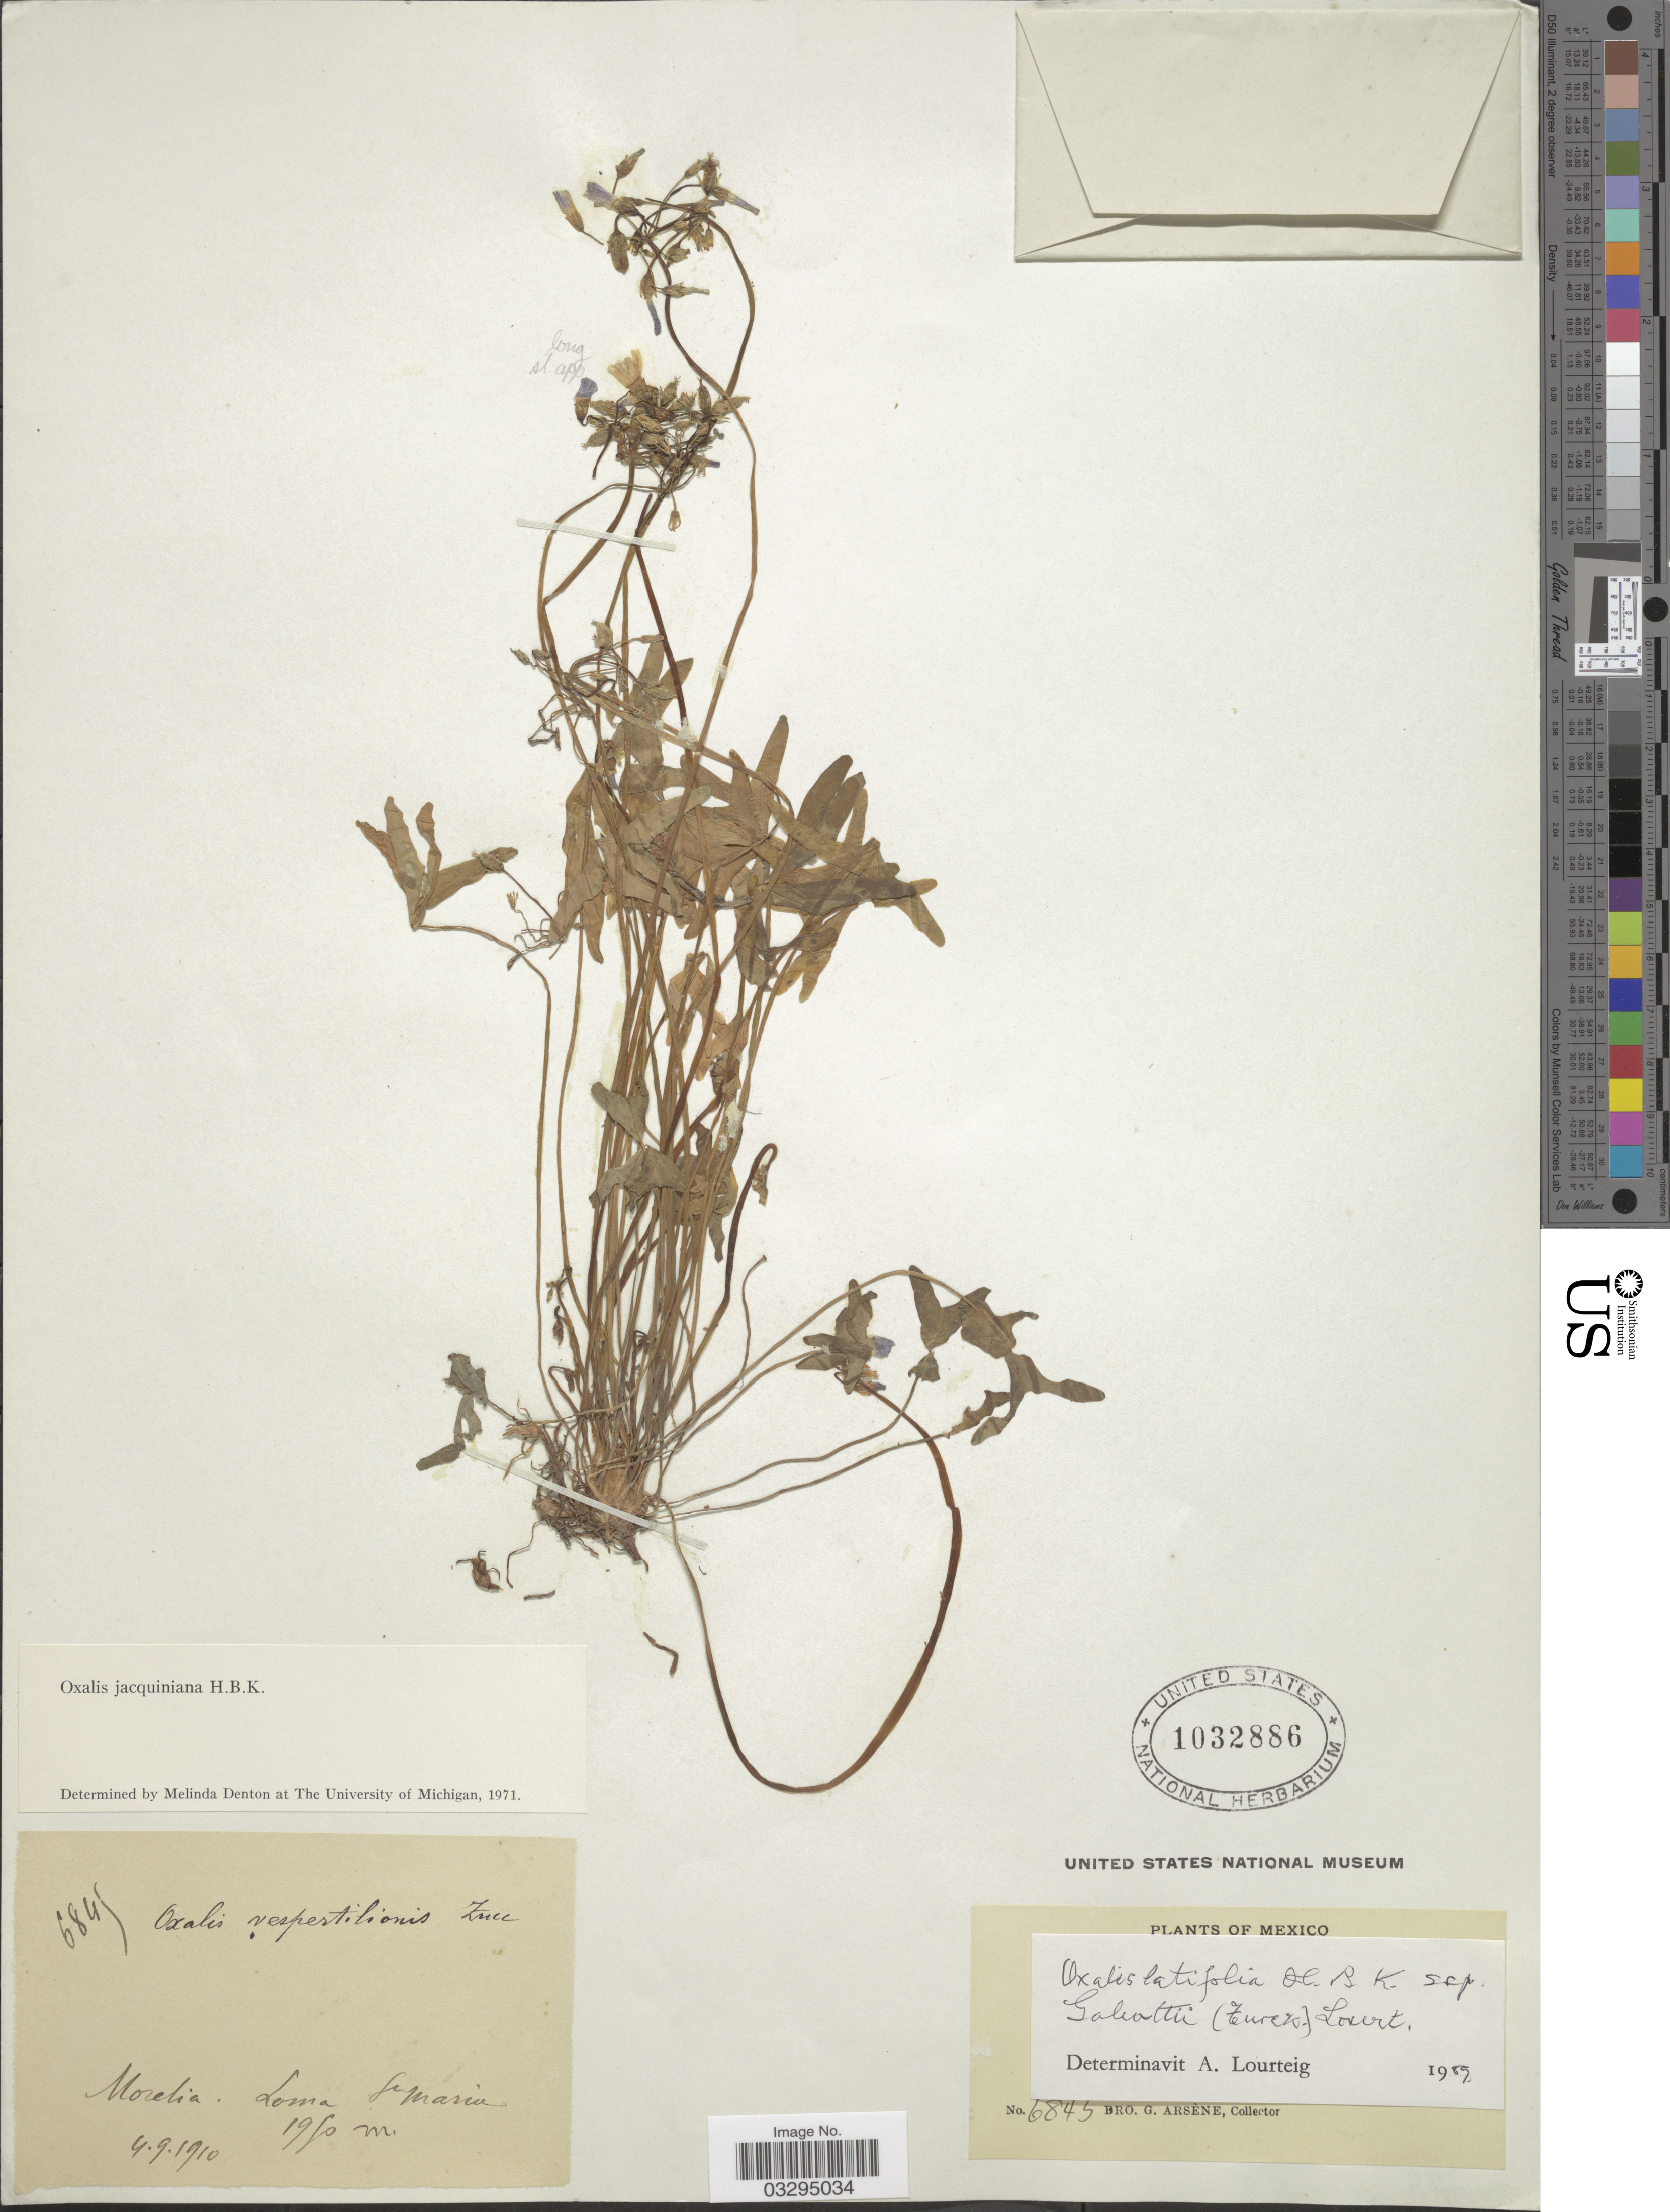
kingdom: Plantae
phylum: Tracheophyta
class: Magnoliopsida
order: Oxalidales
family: Oxalidaceae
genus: Oxalis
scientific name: Oxalis latifolia subsp. galeottii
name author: (Turcz.) Lourteig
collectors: Bro. G. Arsène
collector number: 6845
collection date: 1910-09-04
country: Honduras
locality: Morelia. Loma Sn Maria.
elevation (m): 1950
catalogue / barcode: US 1032886